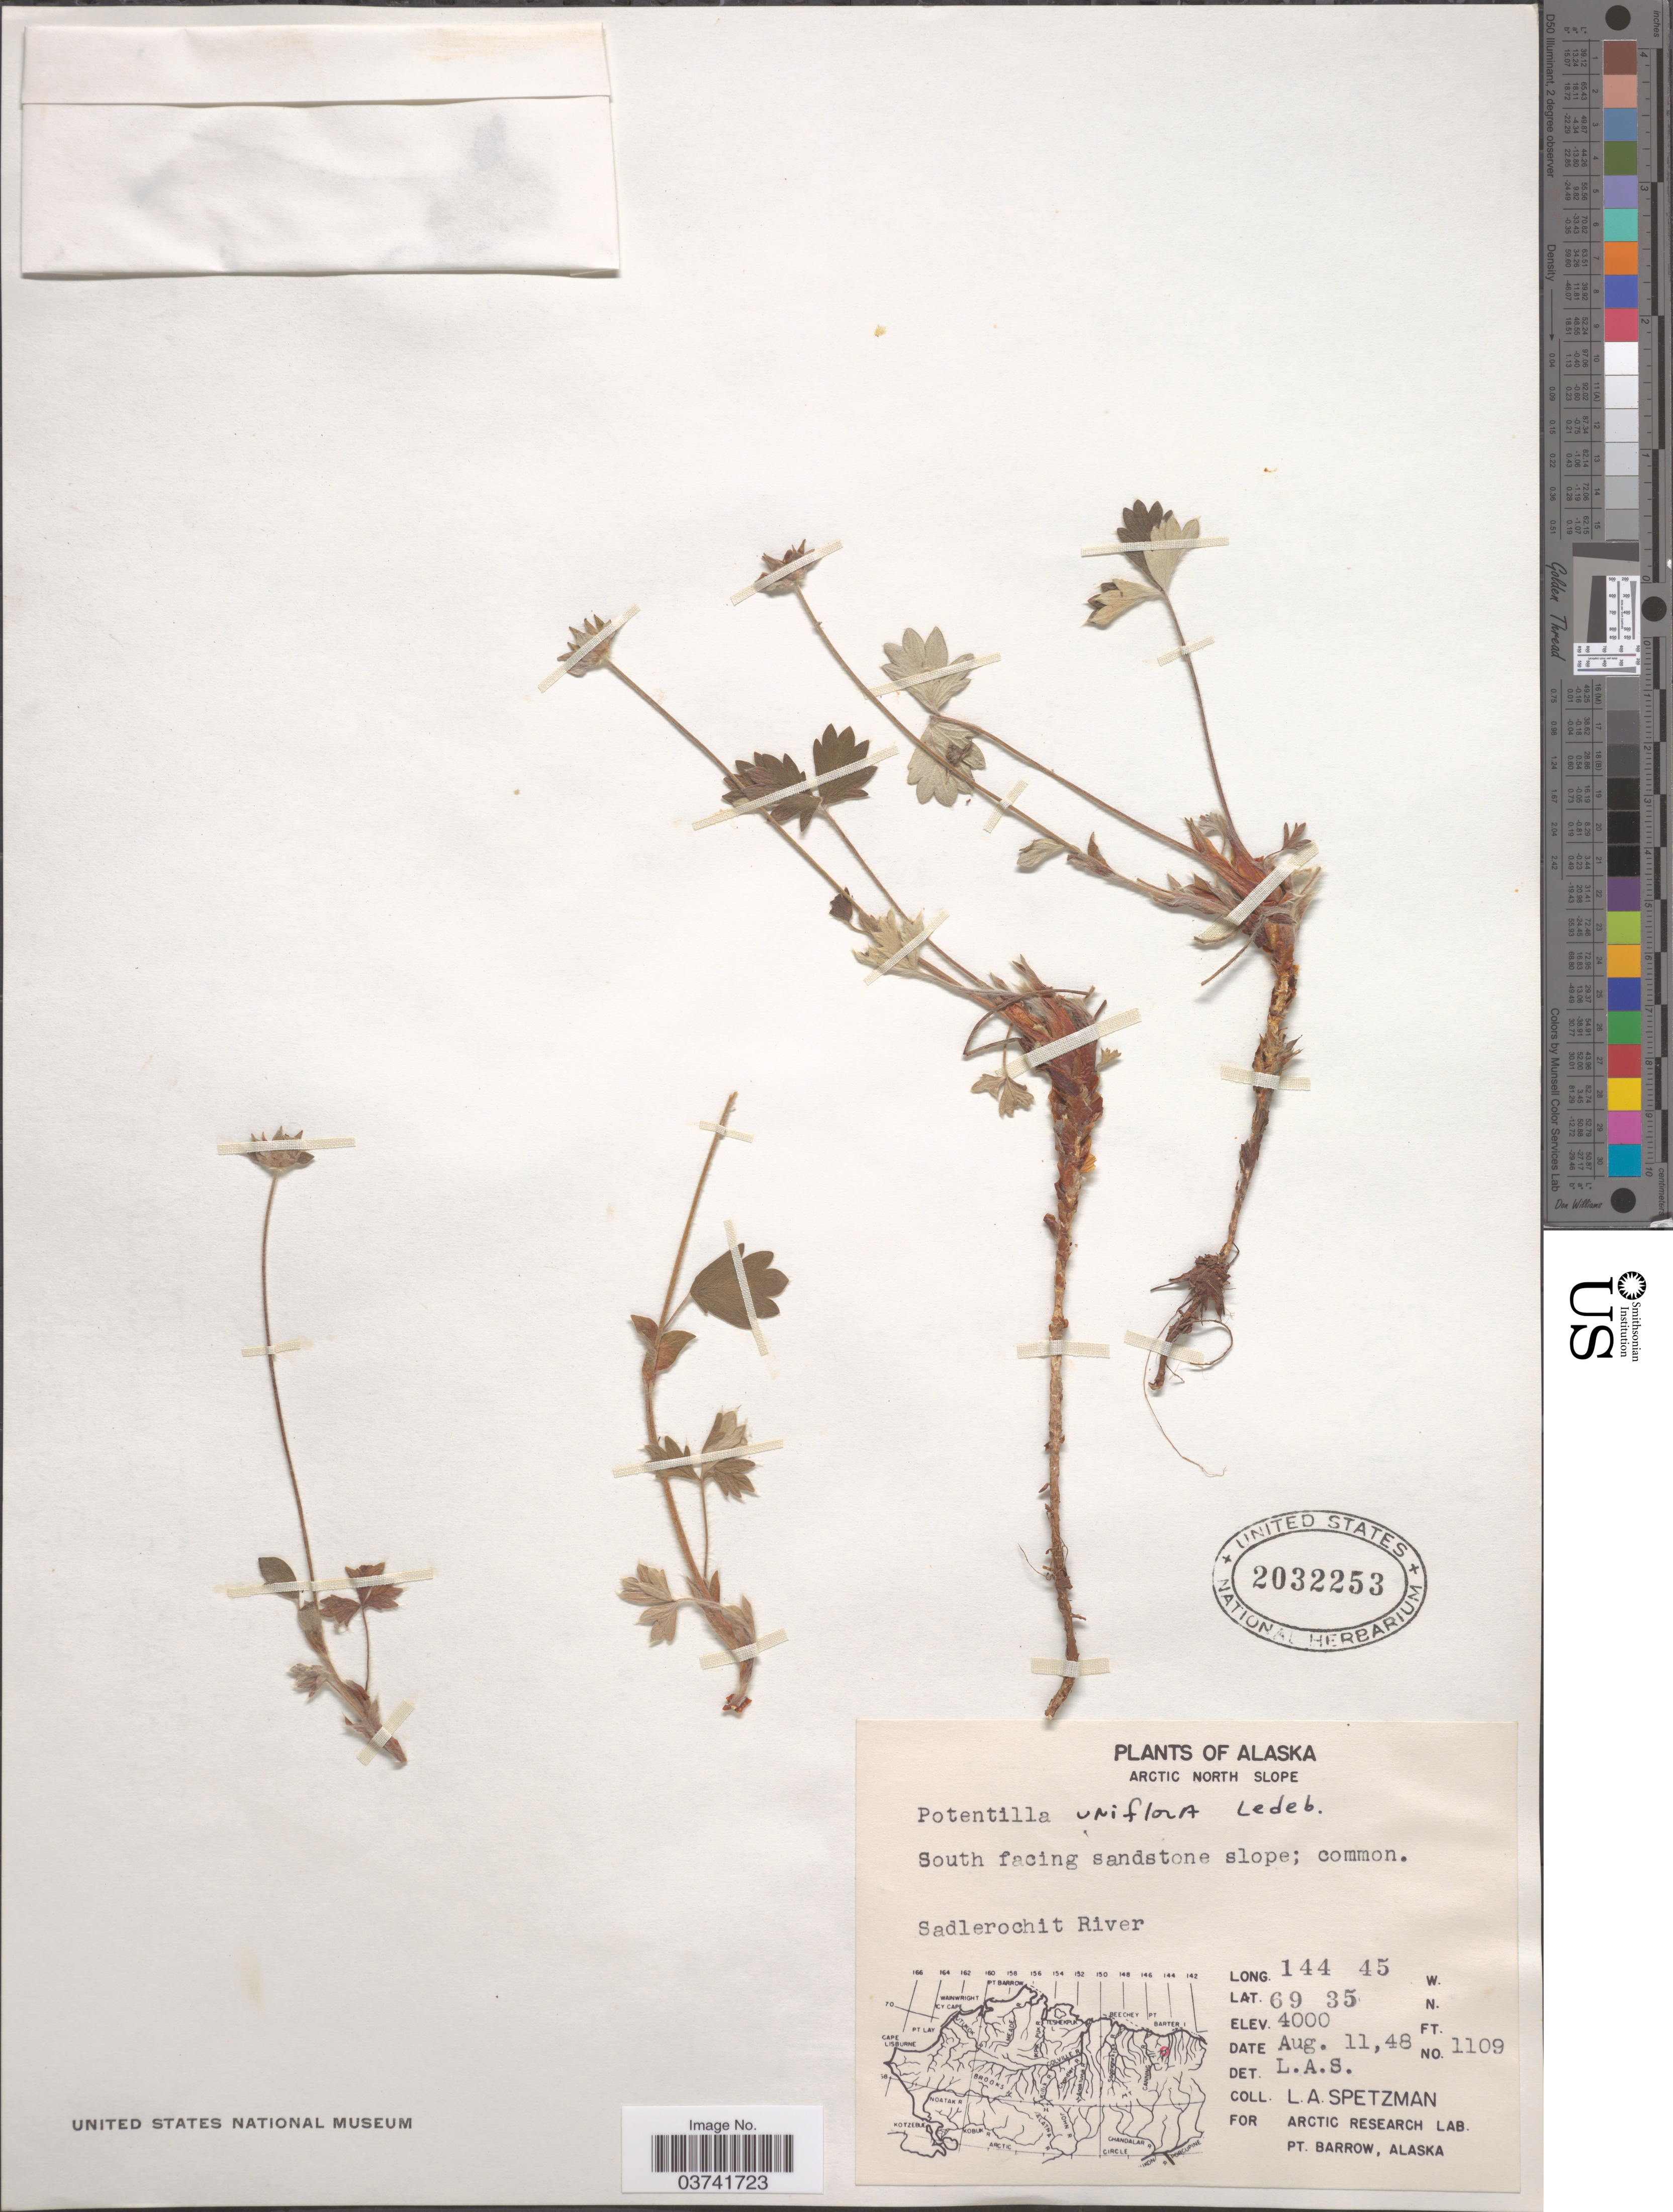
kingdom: Plantae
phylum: Tracheophyta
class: Magnoliopsida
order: Rosales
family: Rosaceae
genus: Potentilla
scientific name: Potentilla uniflora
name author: Ledeb.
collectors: L. Spetzman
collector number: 1109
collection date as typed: Transcribed d/m/y: 11/8/48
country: United States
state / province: Alaska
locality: Arctic North Slope. South facing sandstone slope. Sadlerochit River.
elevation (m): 1219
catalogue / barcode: US 2032253